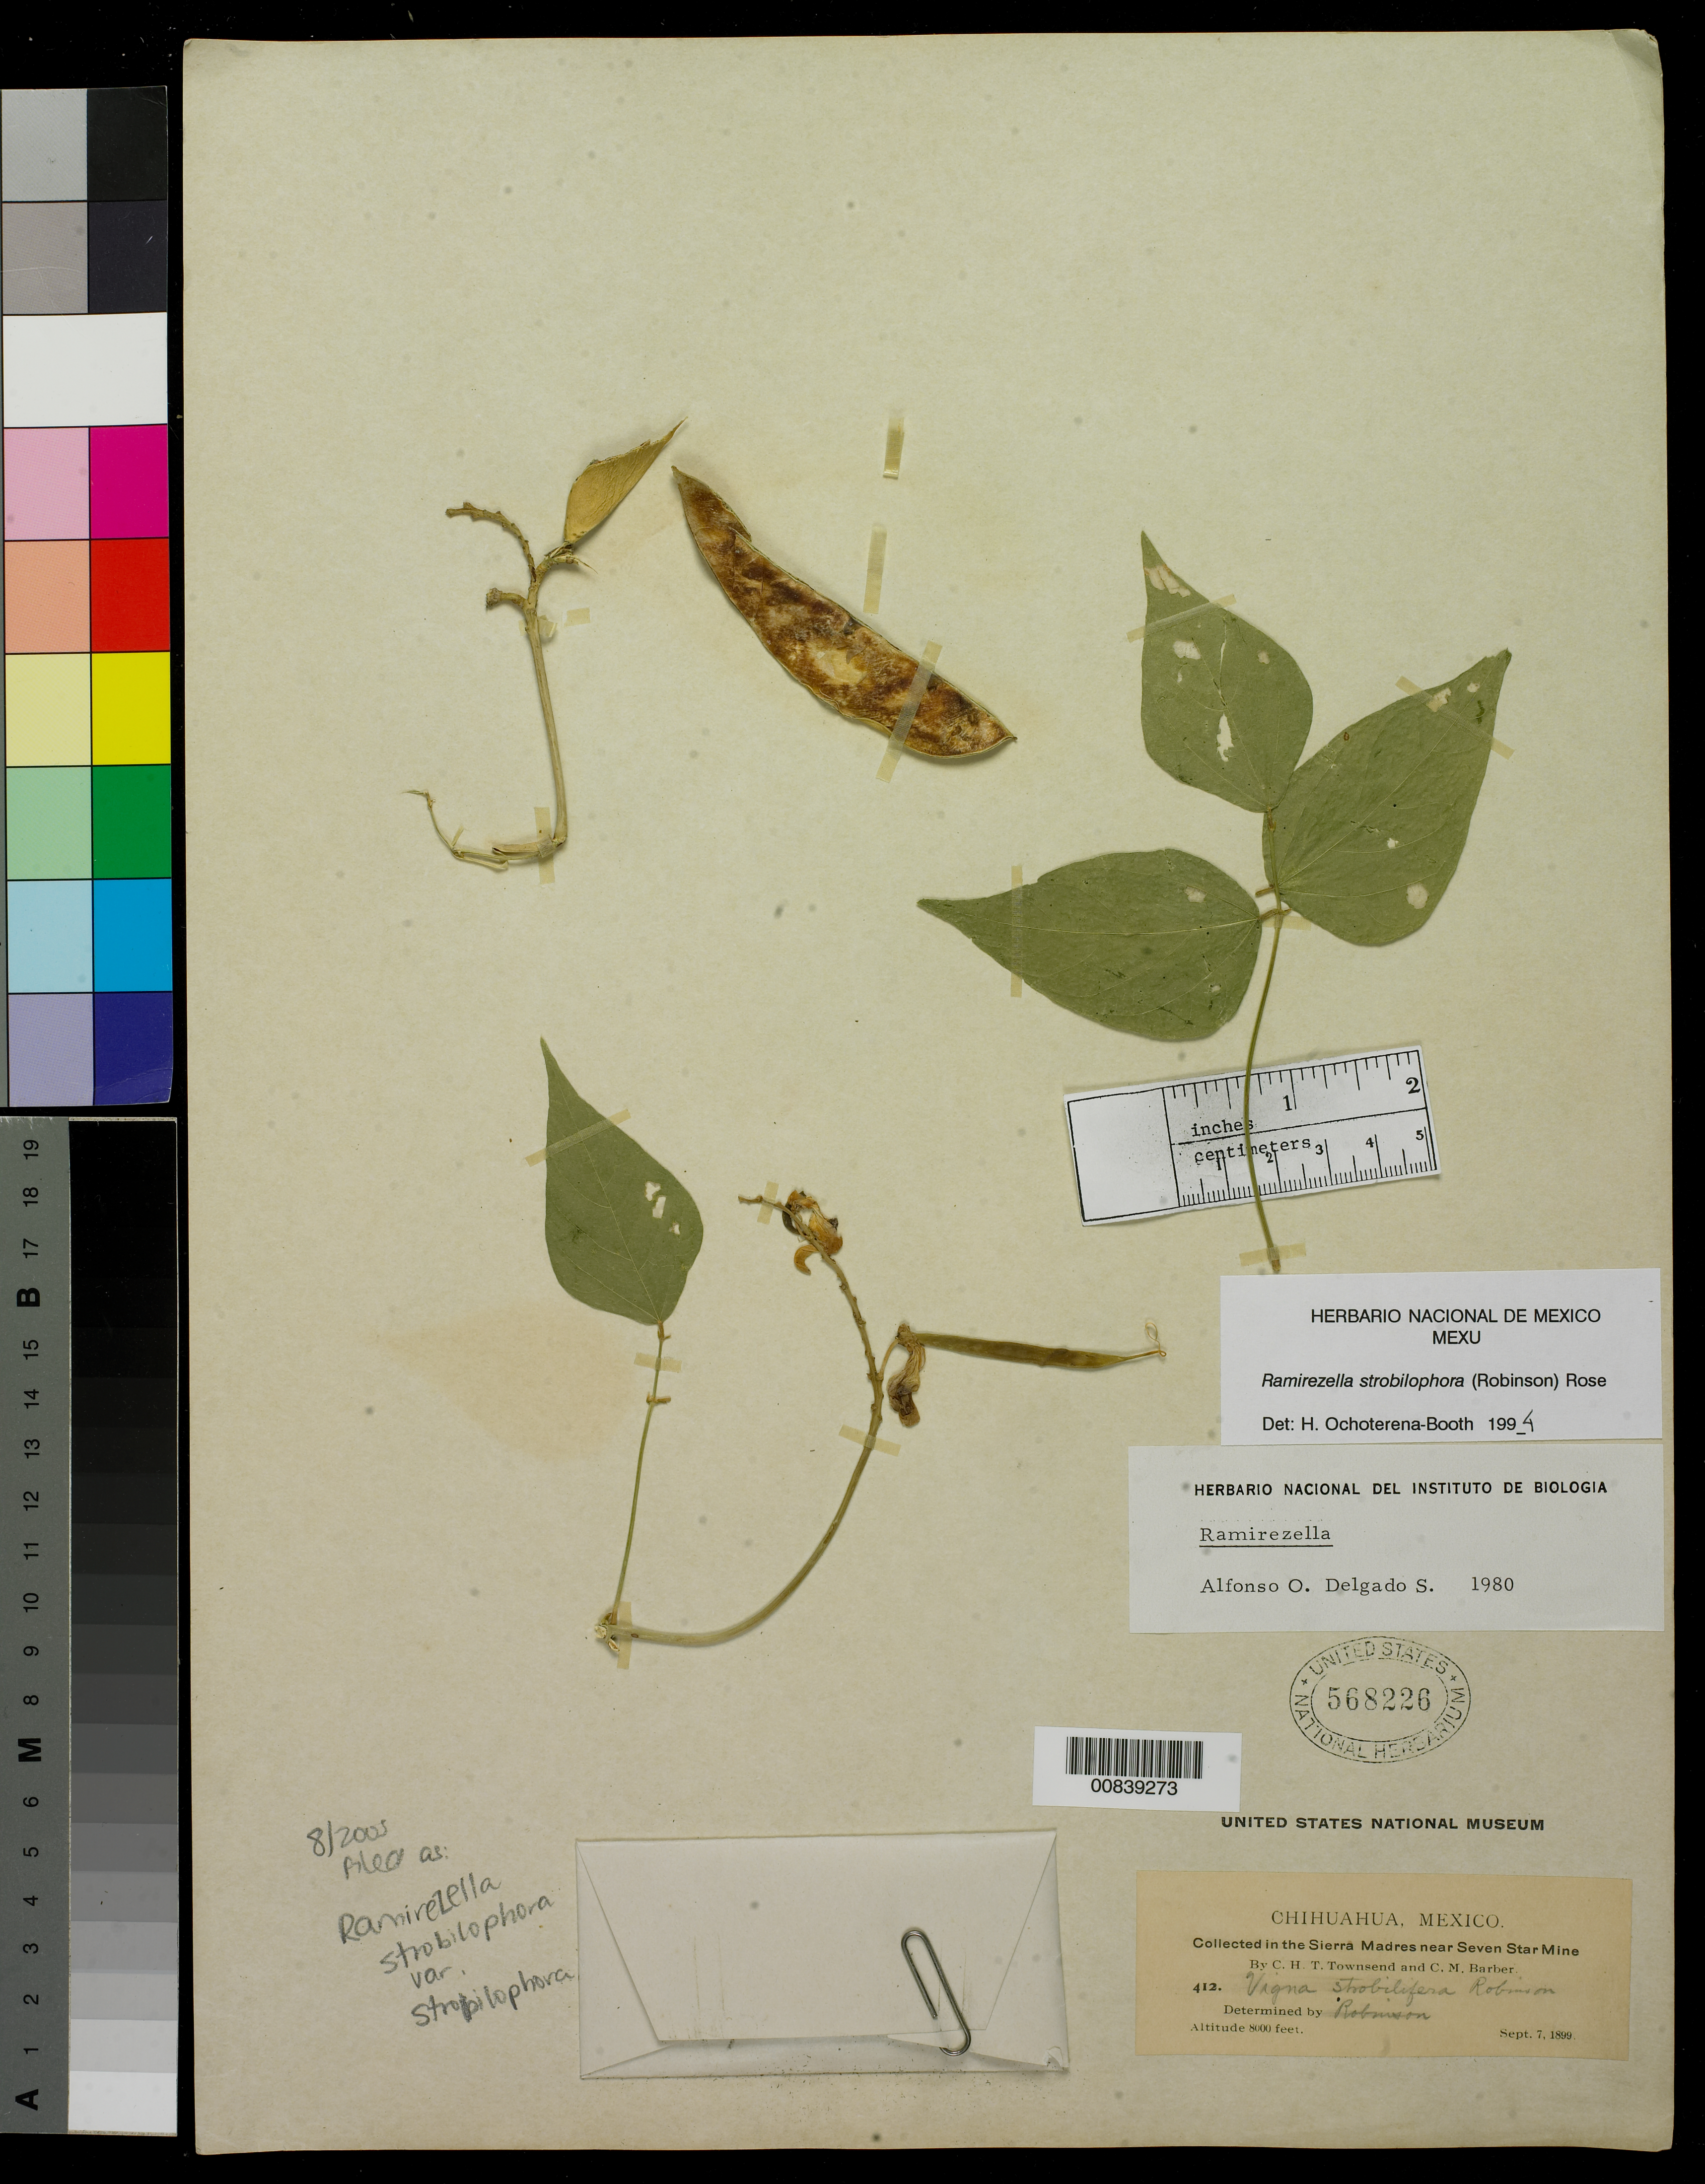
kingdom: Plantae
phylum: Tracheophyta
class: Magnoliopsida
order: Fabales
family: Fabaceae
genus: Ramirezella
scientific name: Ramirezella strobilophora var. strobilophora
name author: (B.L. Rob.) Rose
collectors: C. H. T. Townsend & C. Barber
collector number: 412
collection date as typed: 07 Sep 1899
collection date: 1899-09-07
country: Mexico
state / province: Chihuahua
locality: Sierra Madre near Seven Star Mine.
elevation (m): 2438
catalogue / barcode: US 568226